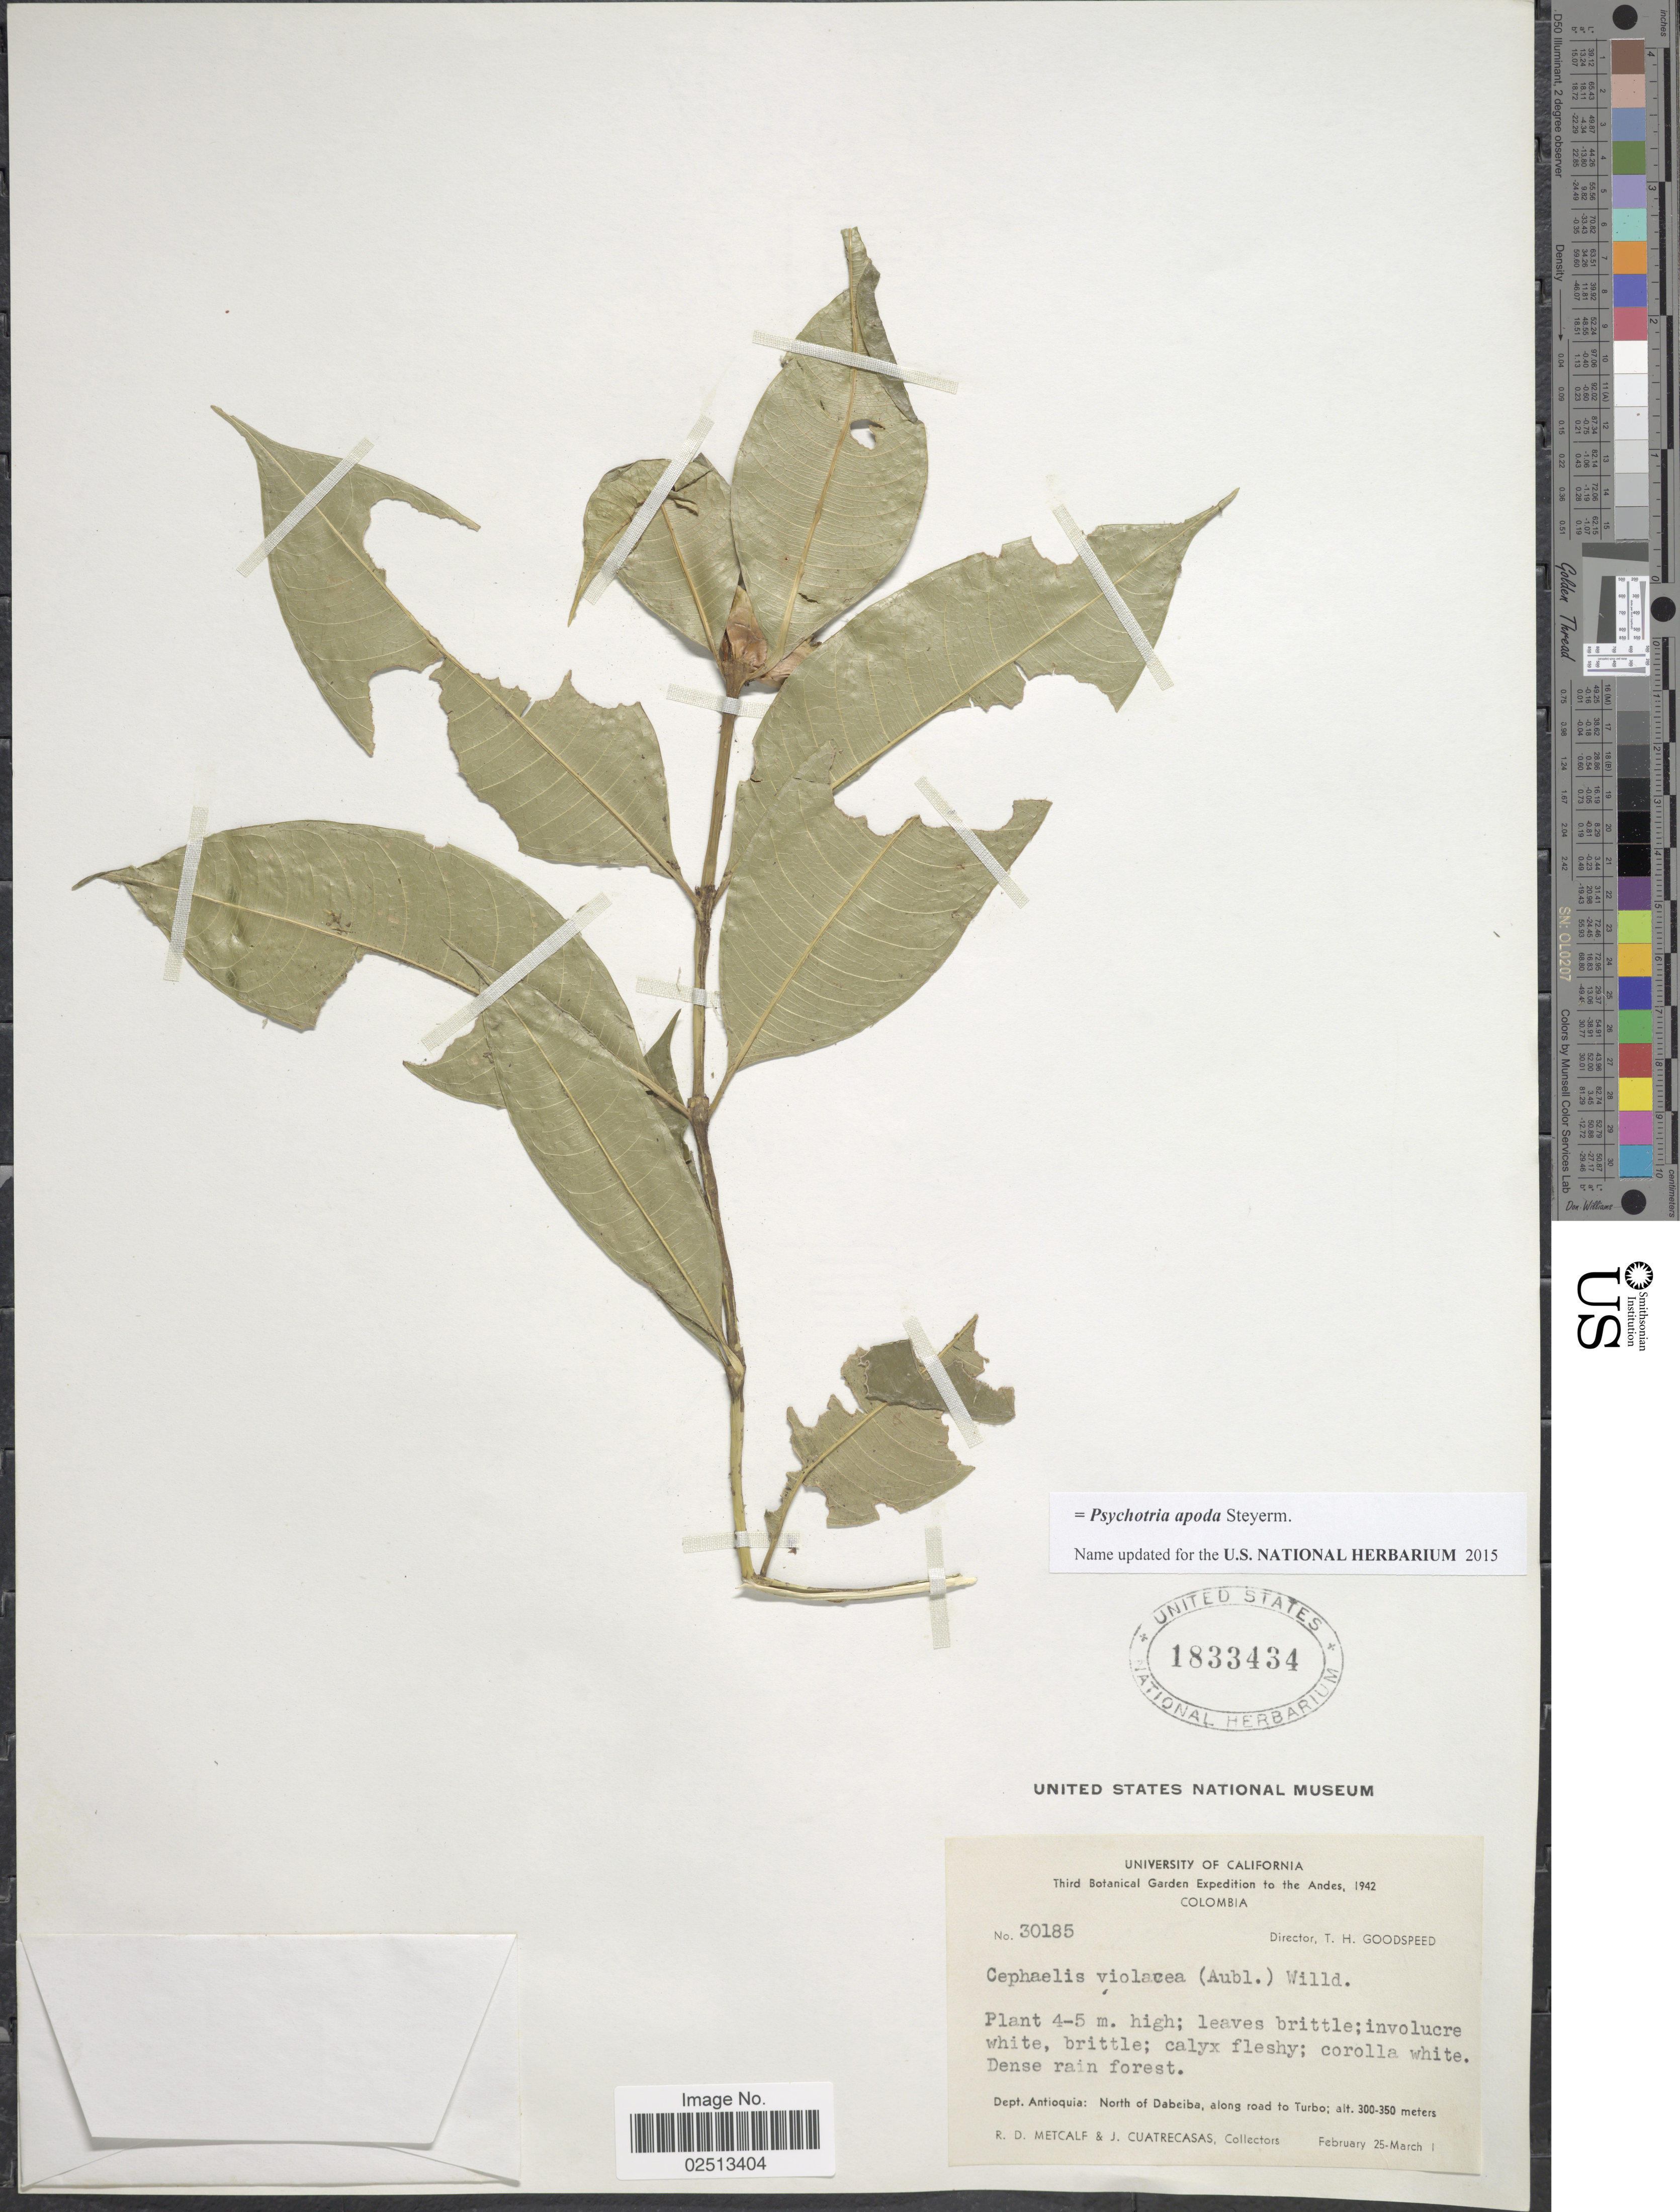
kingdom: Plantae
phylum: Tracheophyta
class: Magnoliopsida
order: Gentianales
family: Rubiaceae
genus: Psychotria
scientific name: Psychotria apoda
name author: Steyerm.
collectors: R. D. Metcalf & J. Cuatrecasas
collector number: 30185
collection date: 1942-02-25/1942-03-01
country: Colombia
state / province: Antioquia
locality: The Andes, Dense rain forest, Dept. Antioquia: North of Dabeiba, along road to Turbo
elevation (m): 300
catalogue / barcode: US 1833434